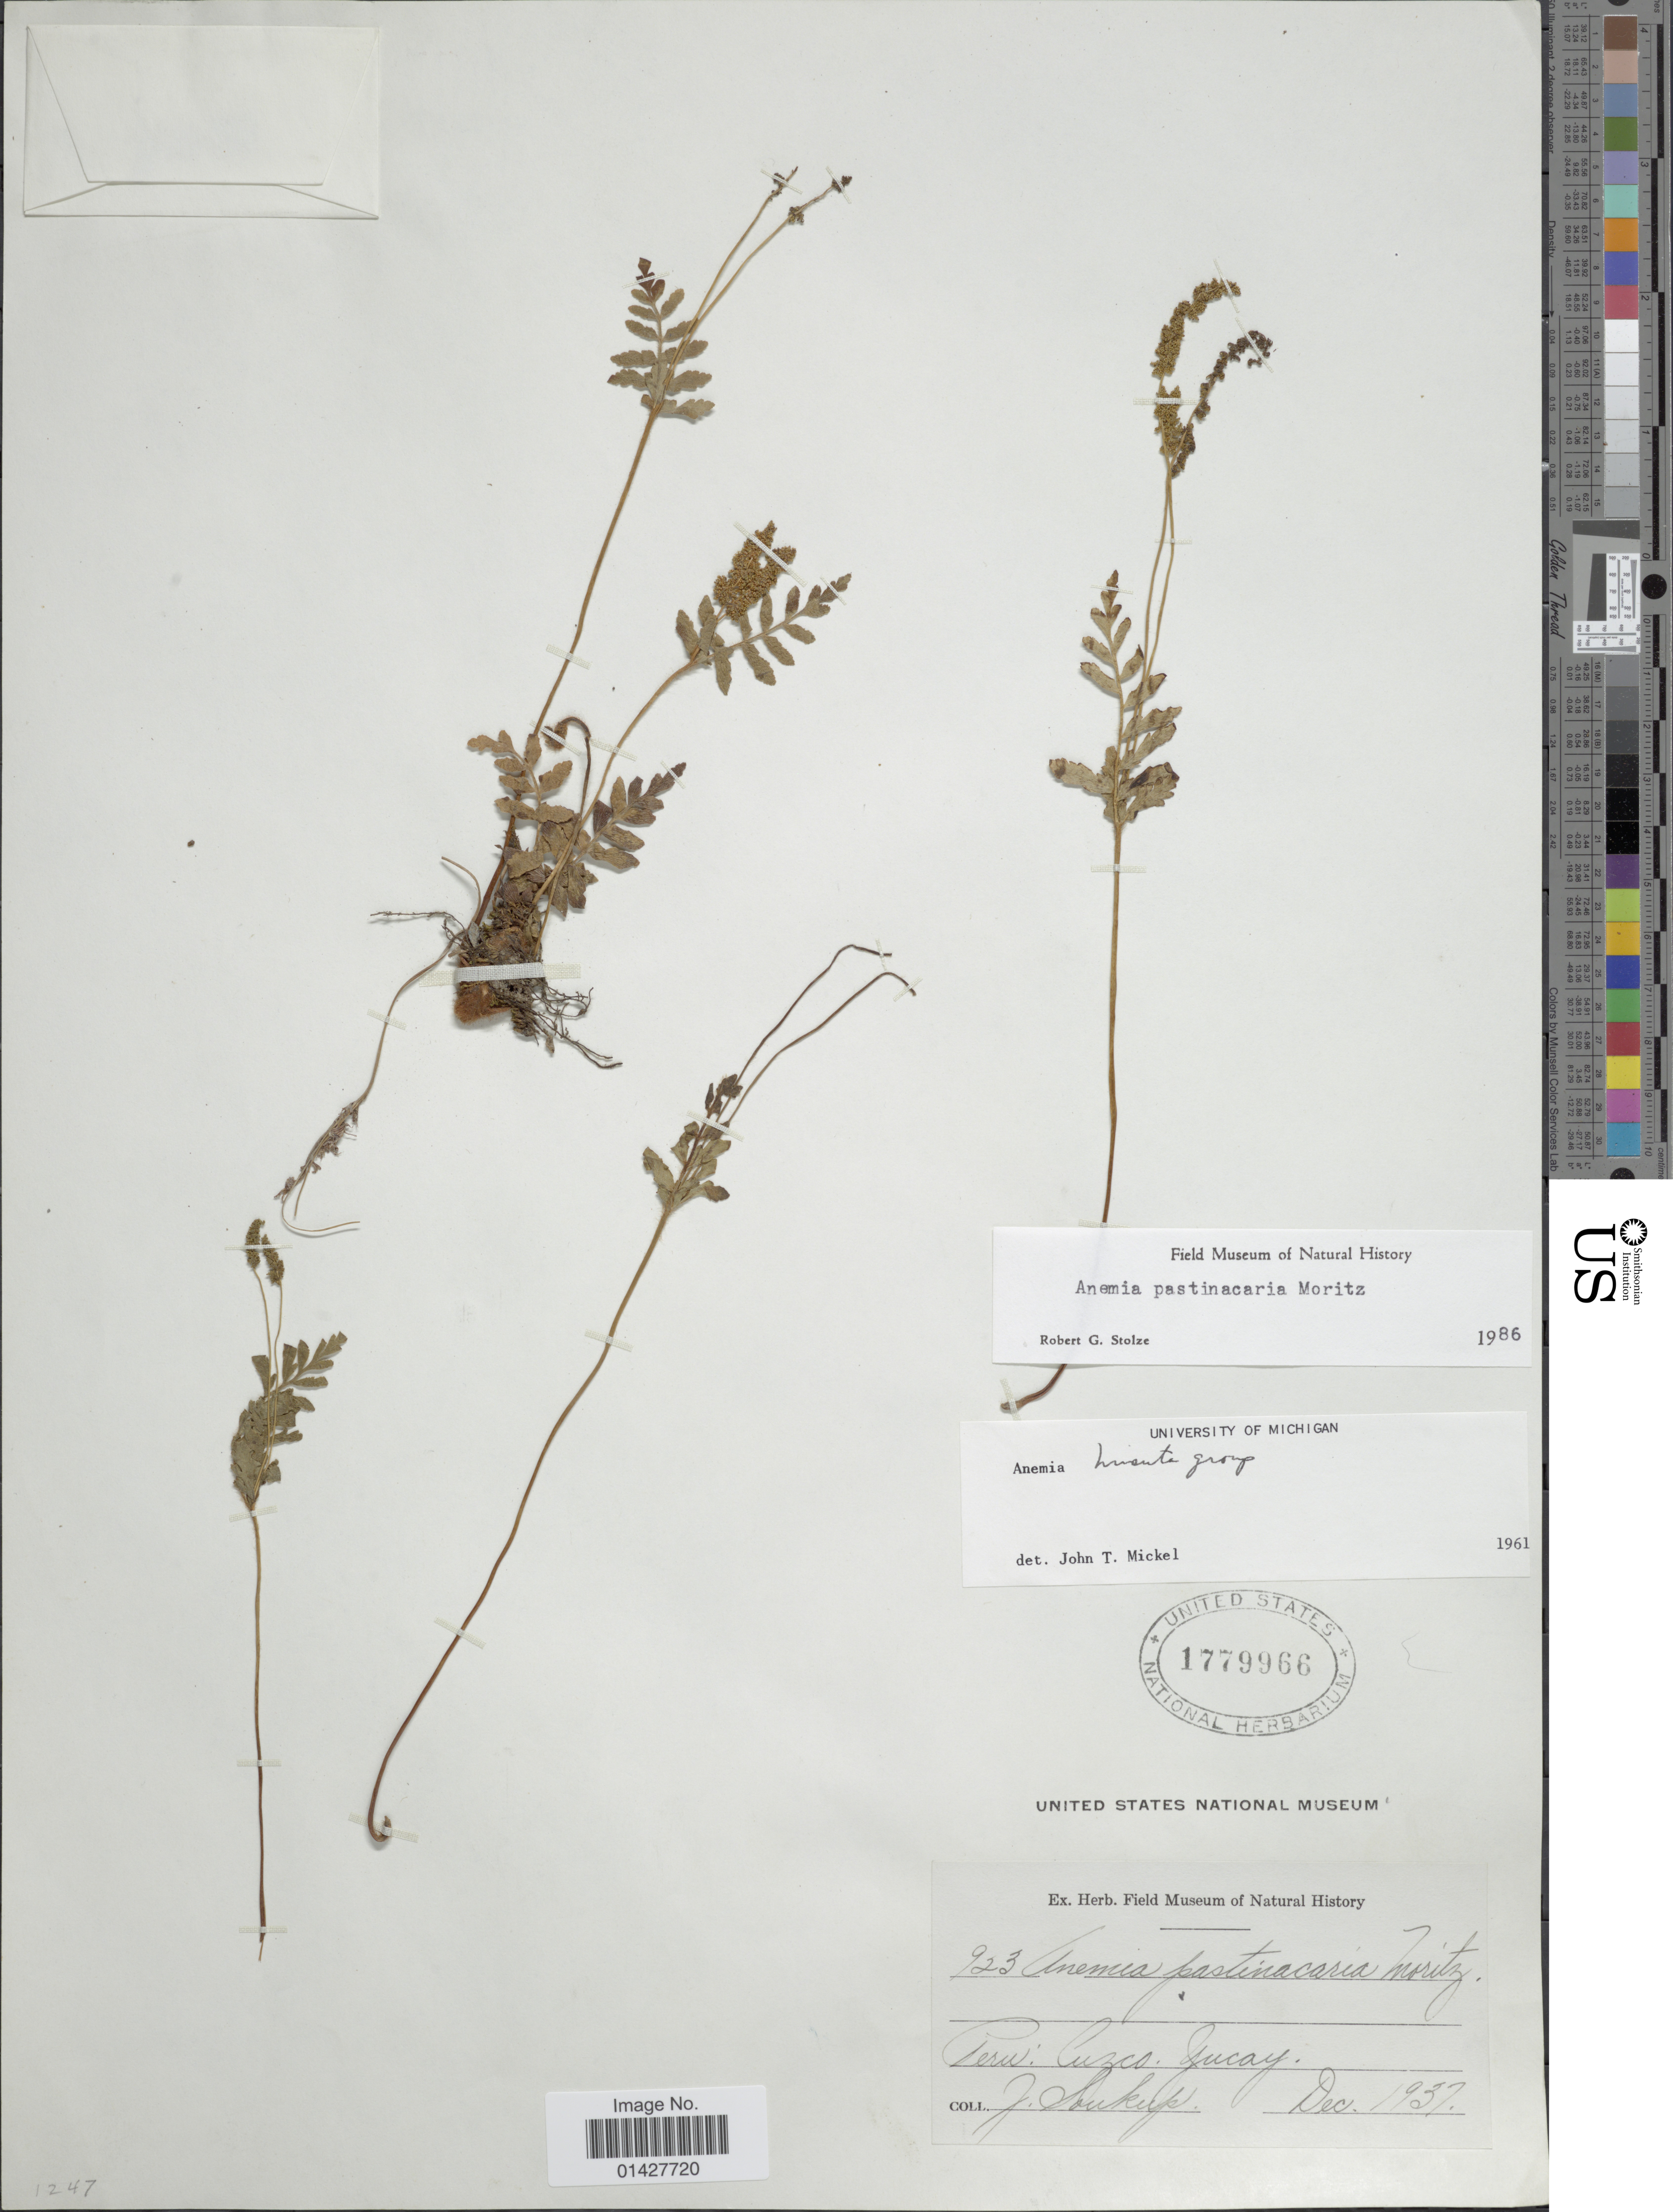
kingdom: Plantae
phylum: Tracheophyta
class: Polypodiopsida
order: Schizaeales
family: Anemiaceae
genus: Anemia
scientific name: Anemia pastinacaria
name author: Moritz ex Prantl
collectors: J. Soukop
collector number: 923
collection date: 1937-12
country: Peru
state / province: Cusco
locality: Cuzco, Yucay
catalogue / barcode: US 1779966